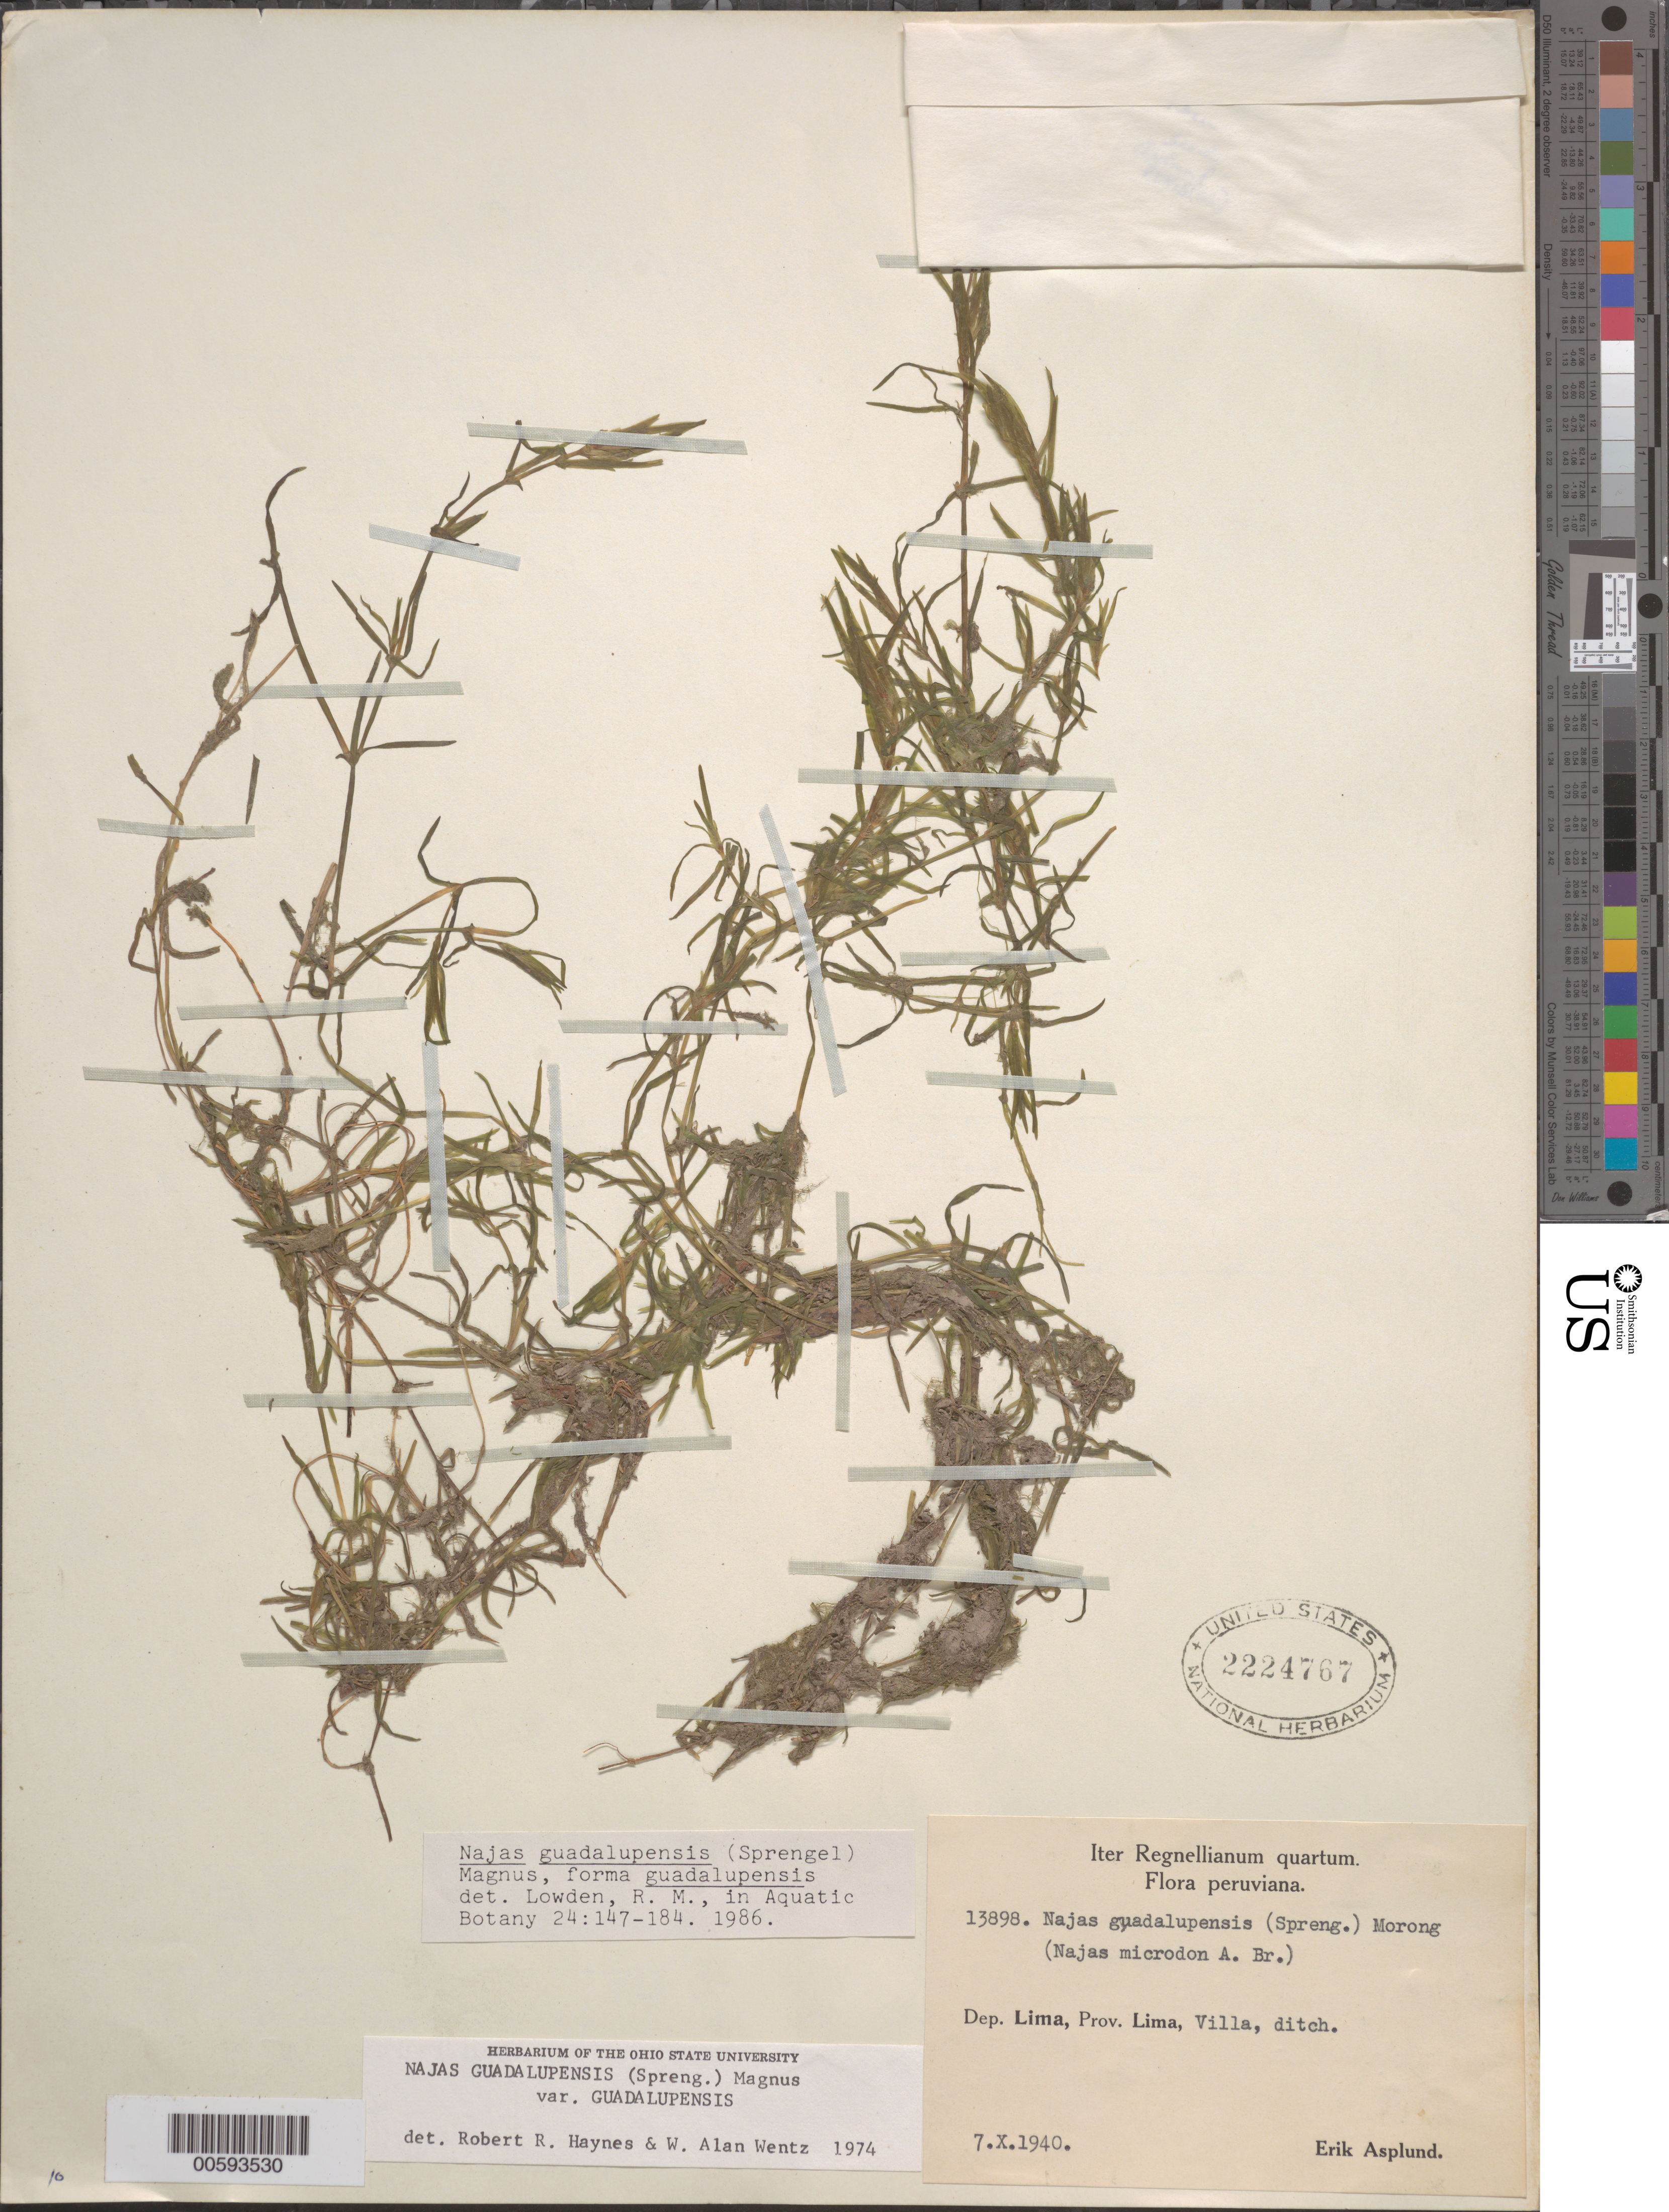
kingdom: Plantae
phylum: Tracheophyta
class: Liliopsida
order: Alismatales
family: Hydrocharitaceae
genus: Najas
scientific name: Najas guadalupensis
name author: (Spreng.) Magnus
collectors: E. Asplund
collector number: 13898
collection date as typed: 07 Oct 1940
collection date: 1940-10-07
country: Peru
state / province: Lima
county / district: Lima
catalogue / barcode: US 2224767